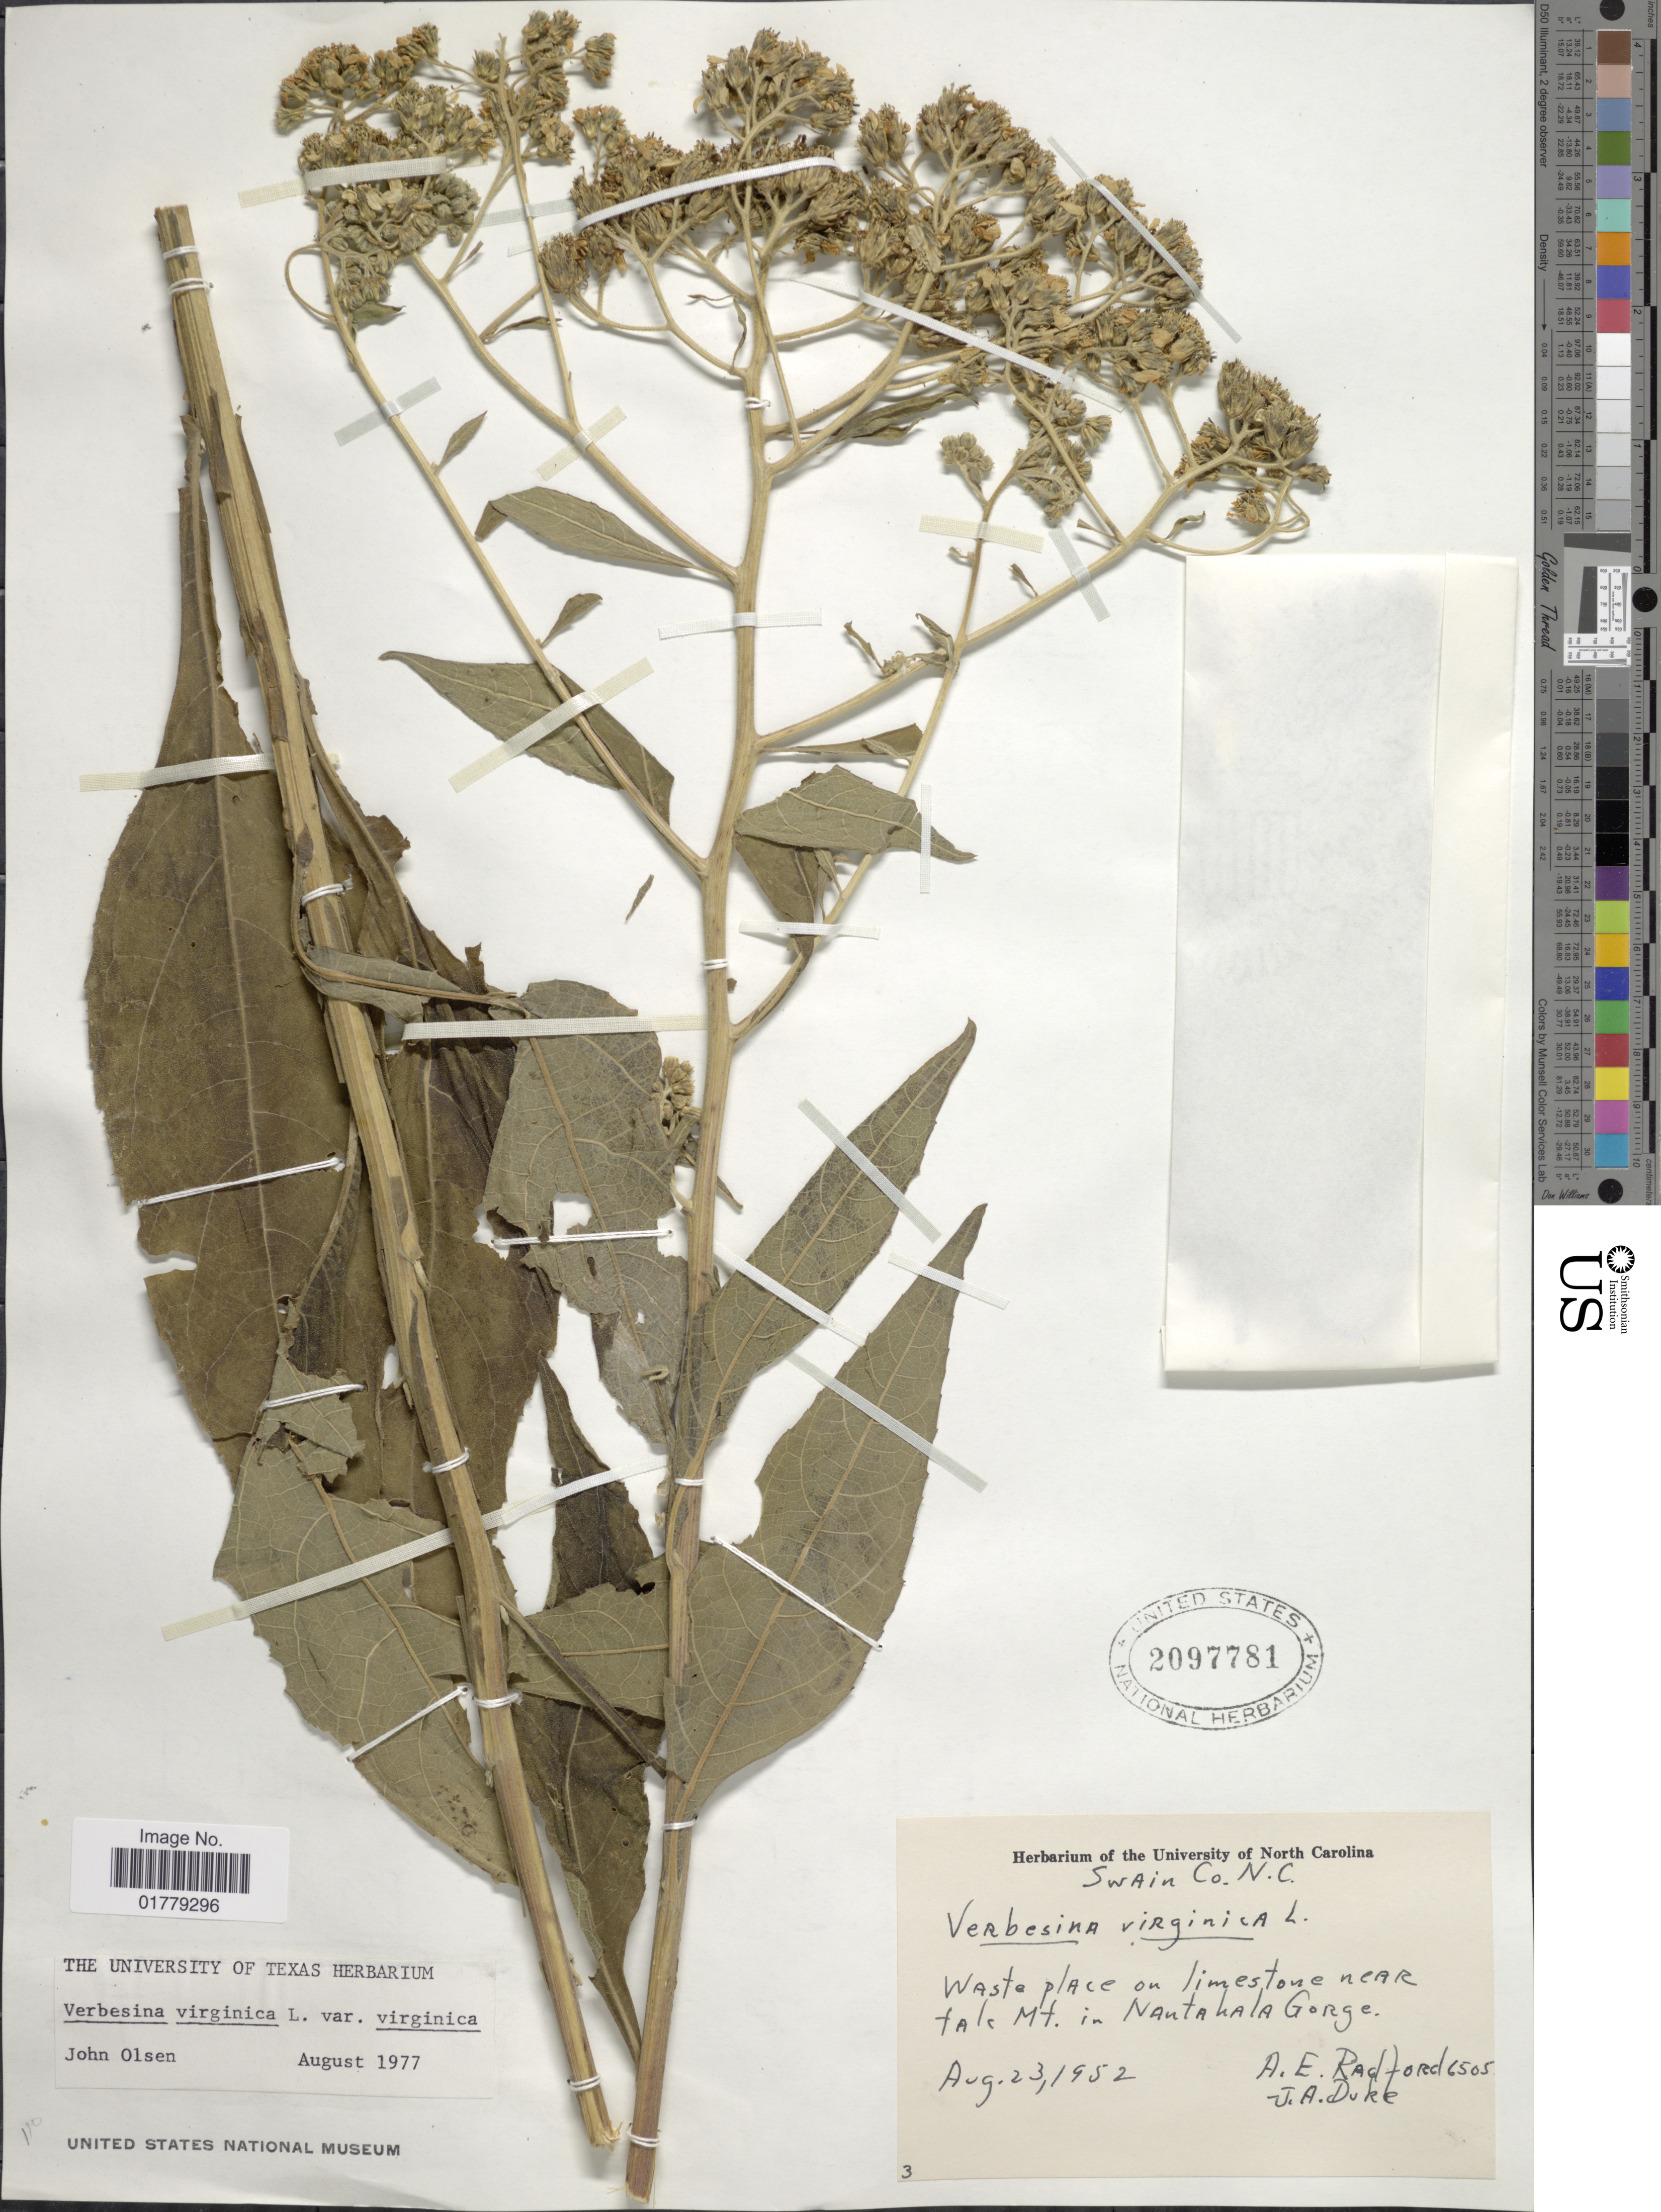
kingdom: Plantae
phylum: Tracheophyta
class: Magnoliopsida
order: Asterales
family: Asteraceae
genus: Verbesina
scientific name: Verbesina virginica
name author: L.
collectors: A. E. Radford & J. A. Duke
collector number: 6505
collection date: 1952-08-23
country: United States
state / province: North Carolina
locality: Swain Co. N.C. Waste place on limestone near tale Mt. in Nantahala Gorge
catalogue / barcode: US 2097781